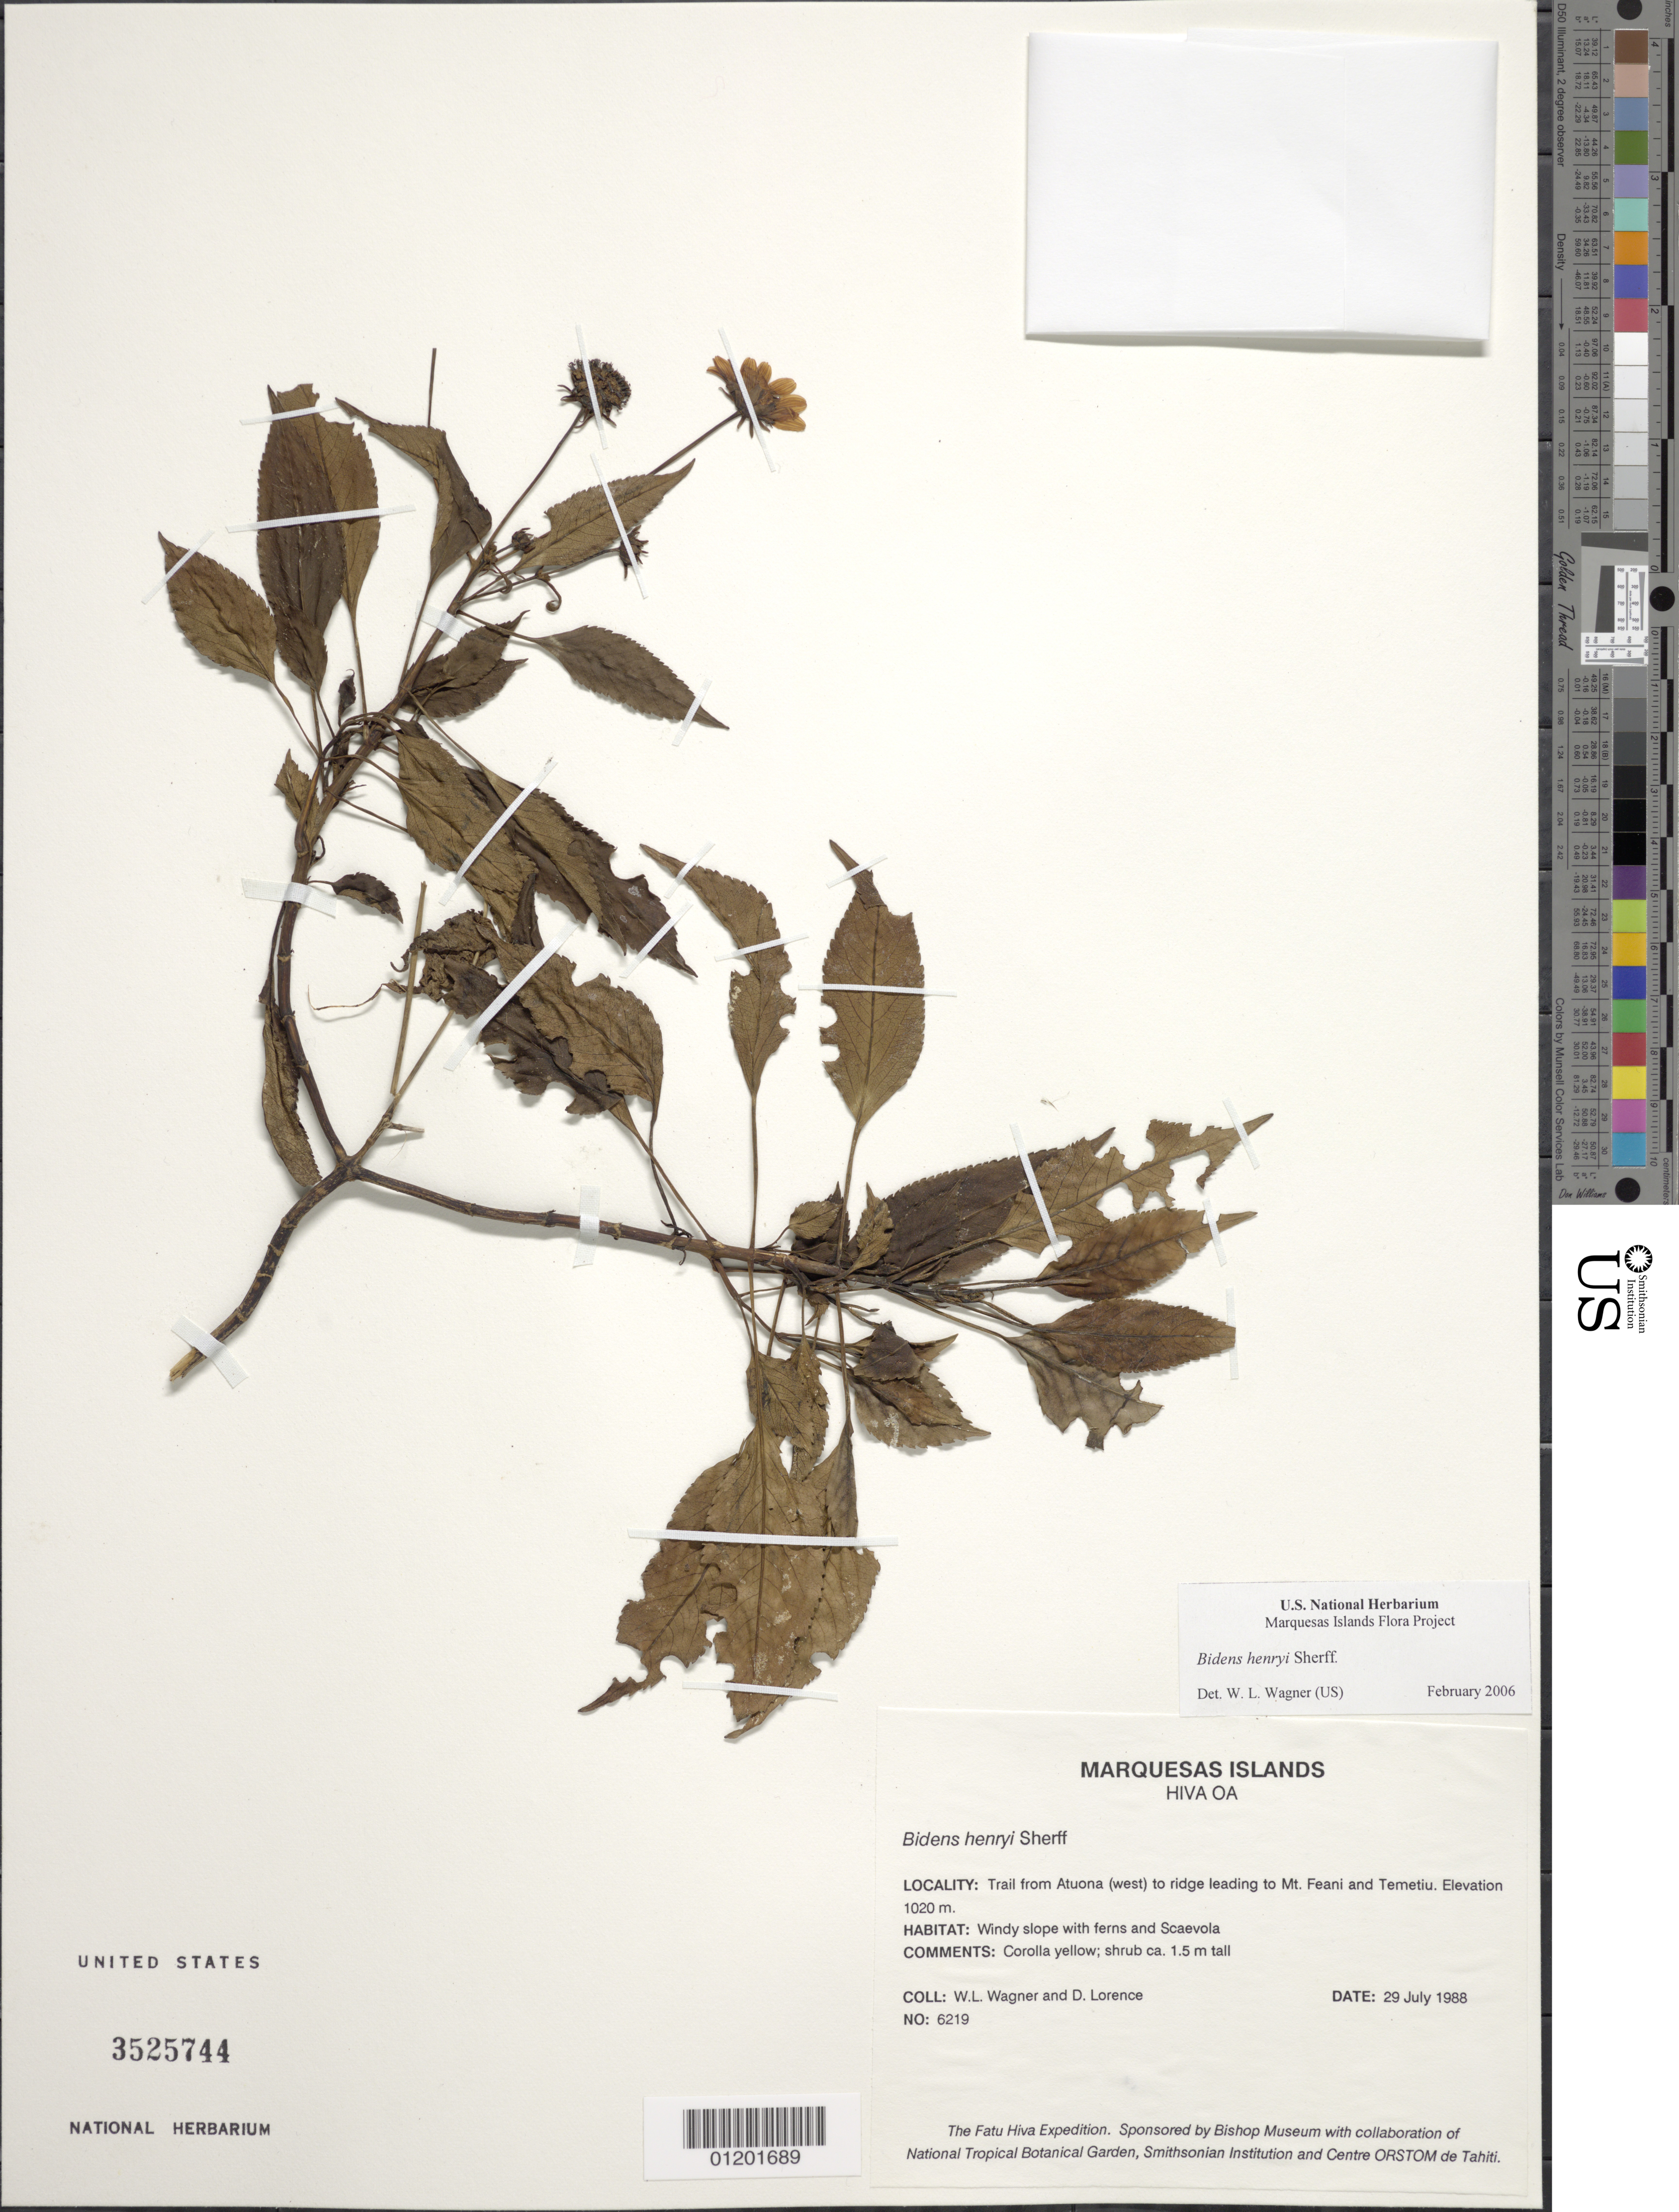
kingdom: Plantae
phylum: Tracheophyta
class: Magnoliopsida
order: Asterales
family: Asteraceae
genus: Bidens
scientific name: Bidens henryi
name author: Sherff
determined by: Wagner, W. L., (BOT), Smithsonian Institution - National Museum of Natural History (UNITED STATES)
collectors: W. L. Wagner & D. Lorence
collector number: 6219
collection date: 1988-07-29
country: French Polynesia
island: Hiva Oa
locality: Trail from Atuona (W) to ridge leading to Mt. Feani and Temetiu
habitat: Windy slope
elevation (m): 1020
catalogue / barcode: US 3525744